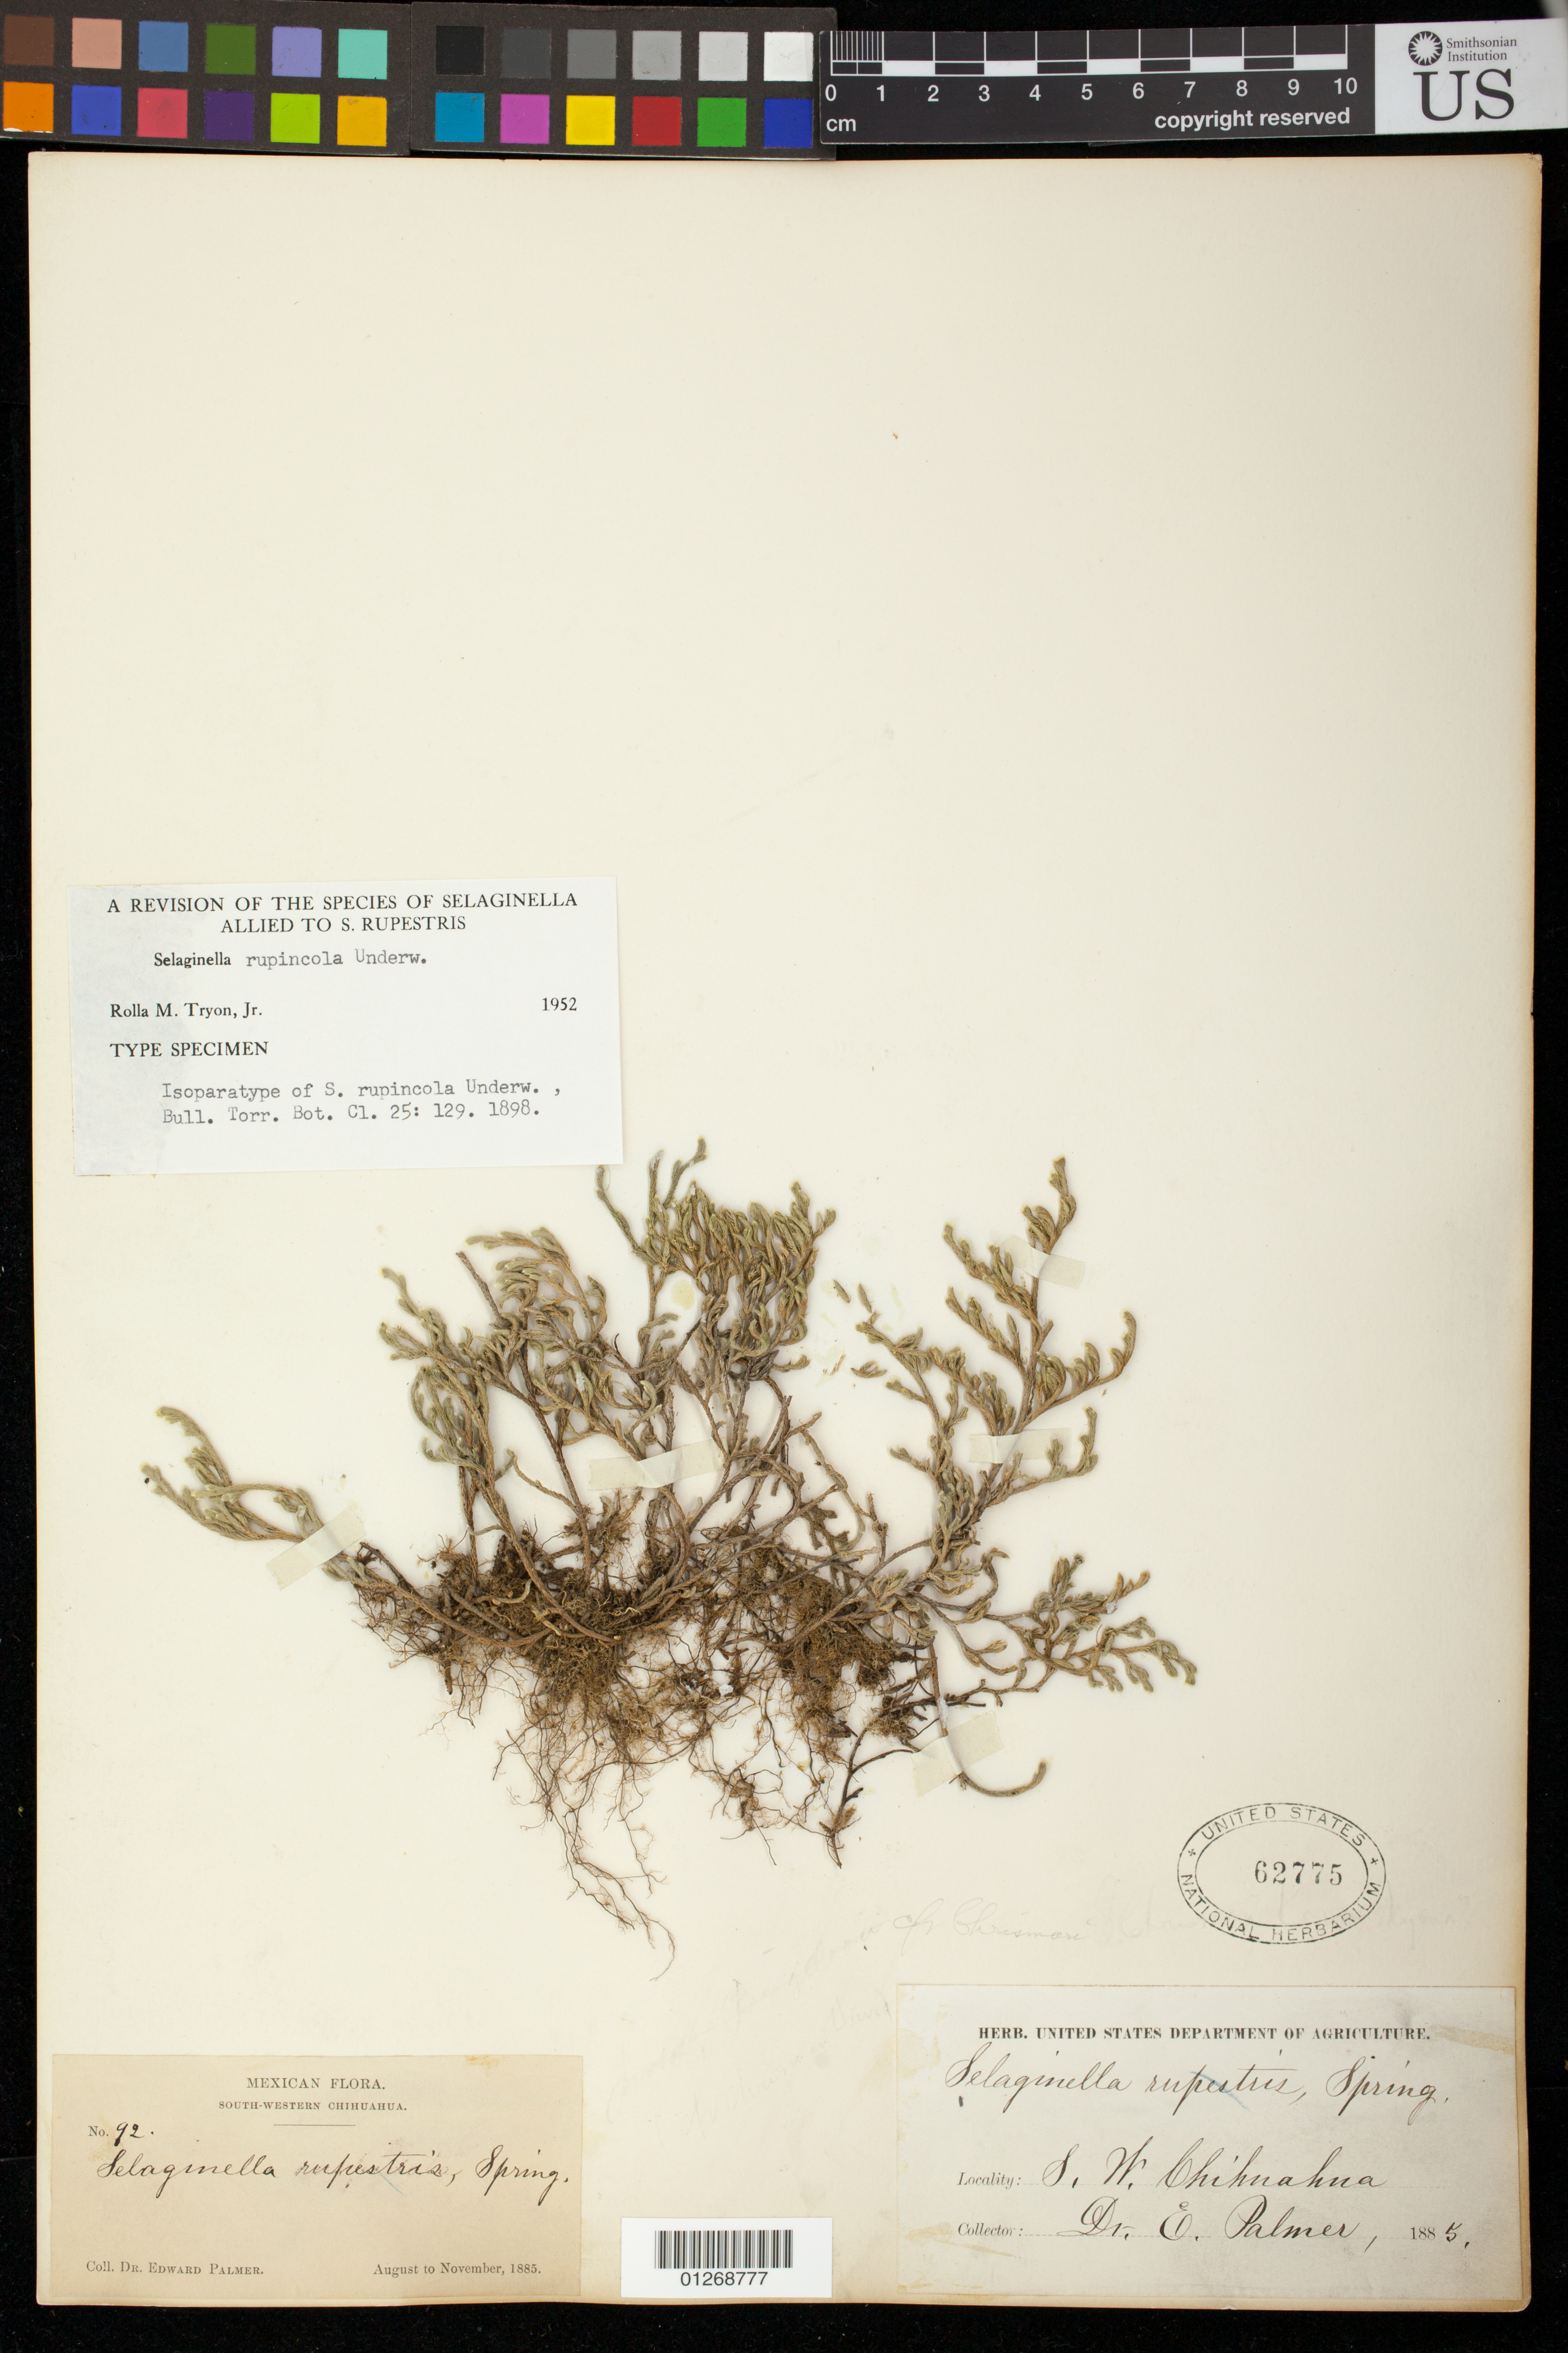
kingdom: Plantae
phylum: Tracheophyta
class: Lycopodiopsida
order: Selaginellales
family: Selaginellaceae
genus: Selaginella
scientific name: Selaginella rupincola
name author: Underw.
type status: Isosyntype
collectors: E. Palmer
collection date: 1885-08/1885-11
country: Mexico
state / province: Chihuahua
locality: South-western Chihuahua.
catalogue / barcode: US 62775